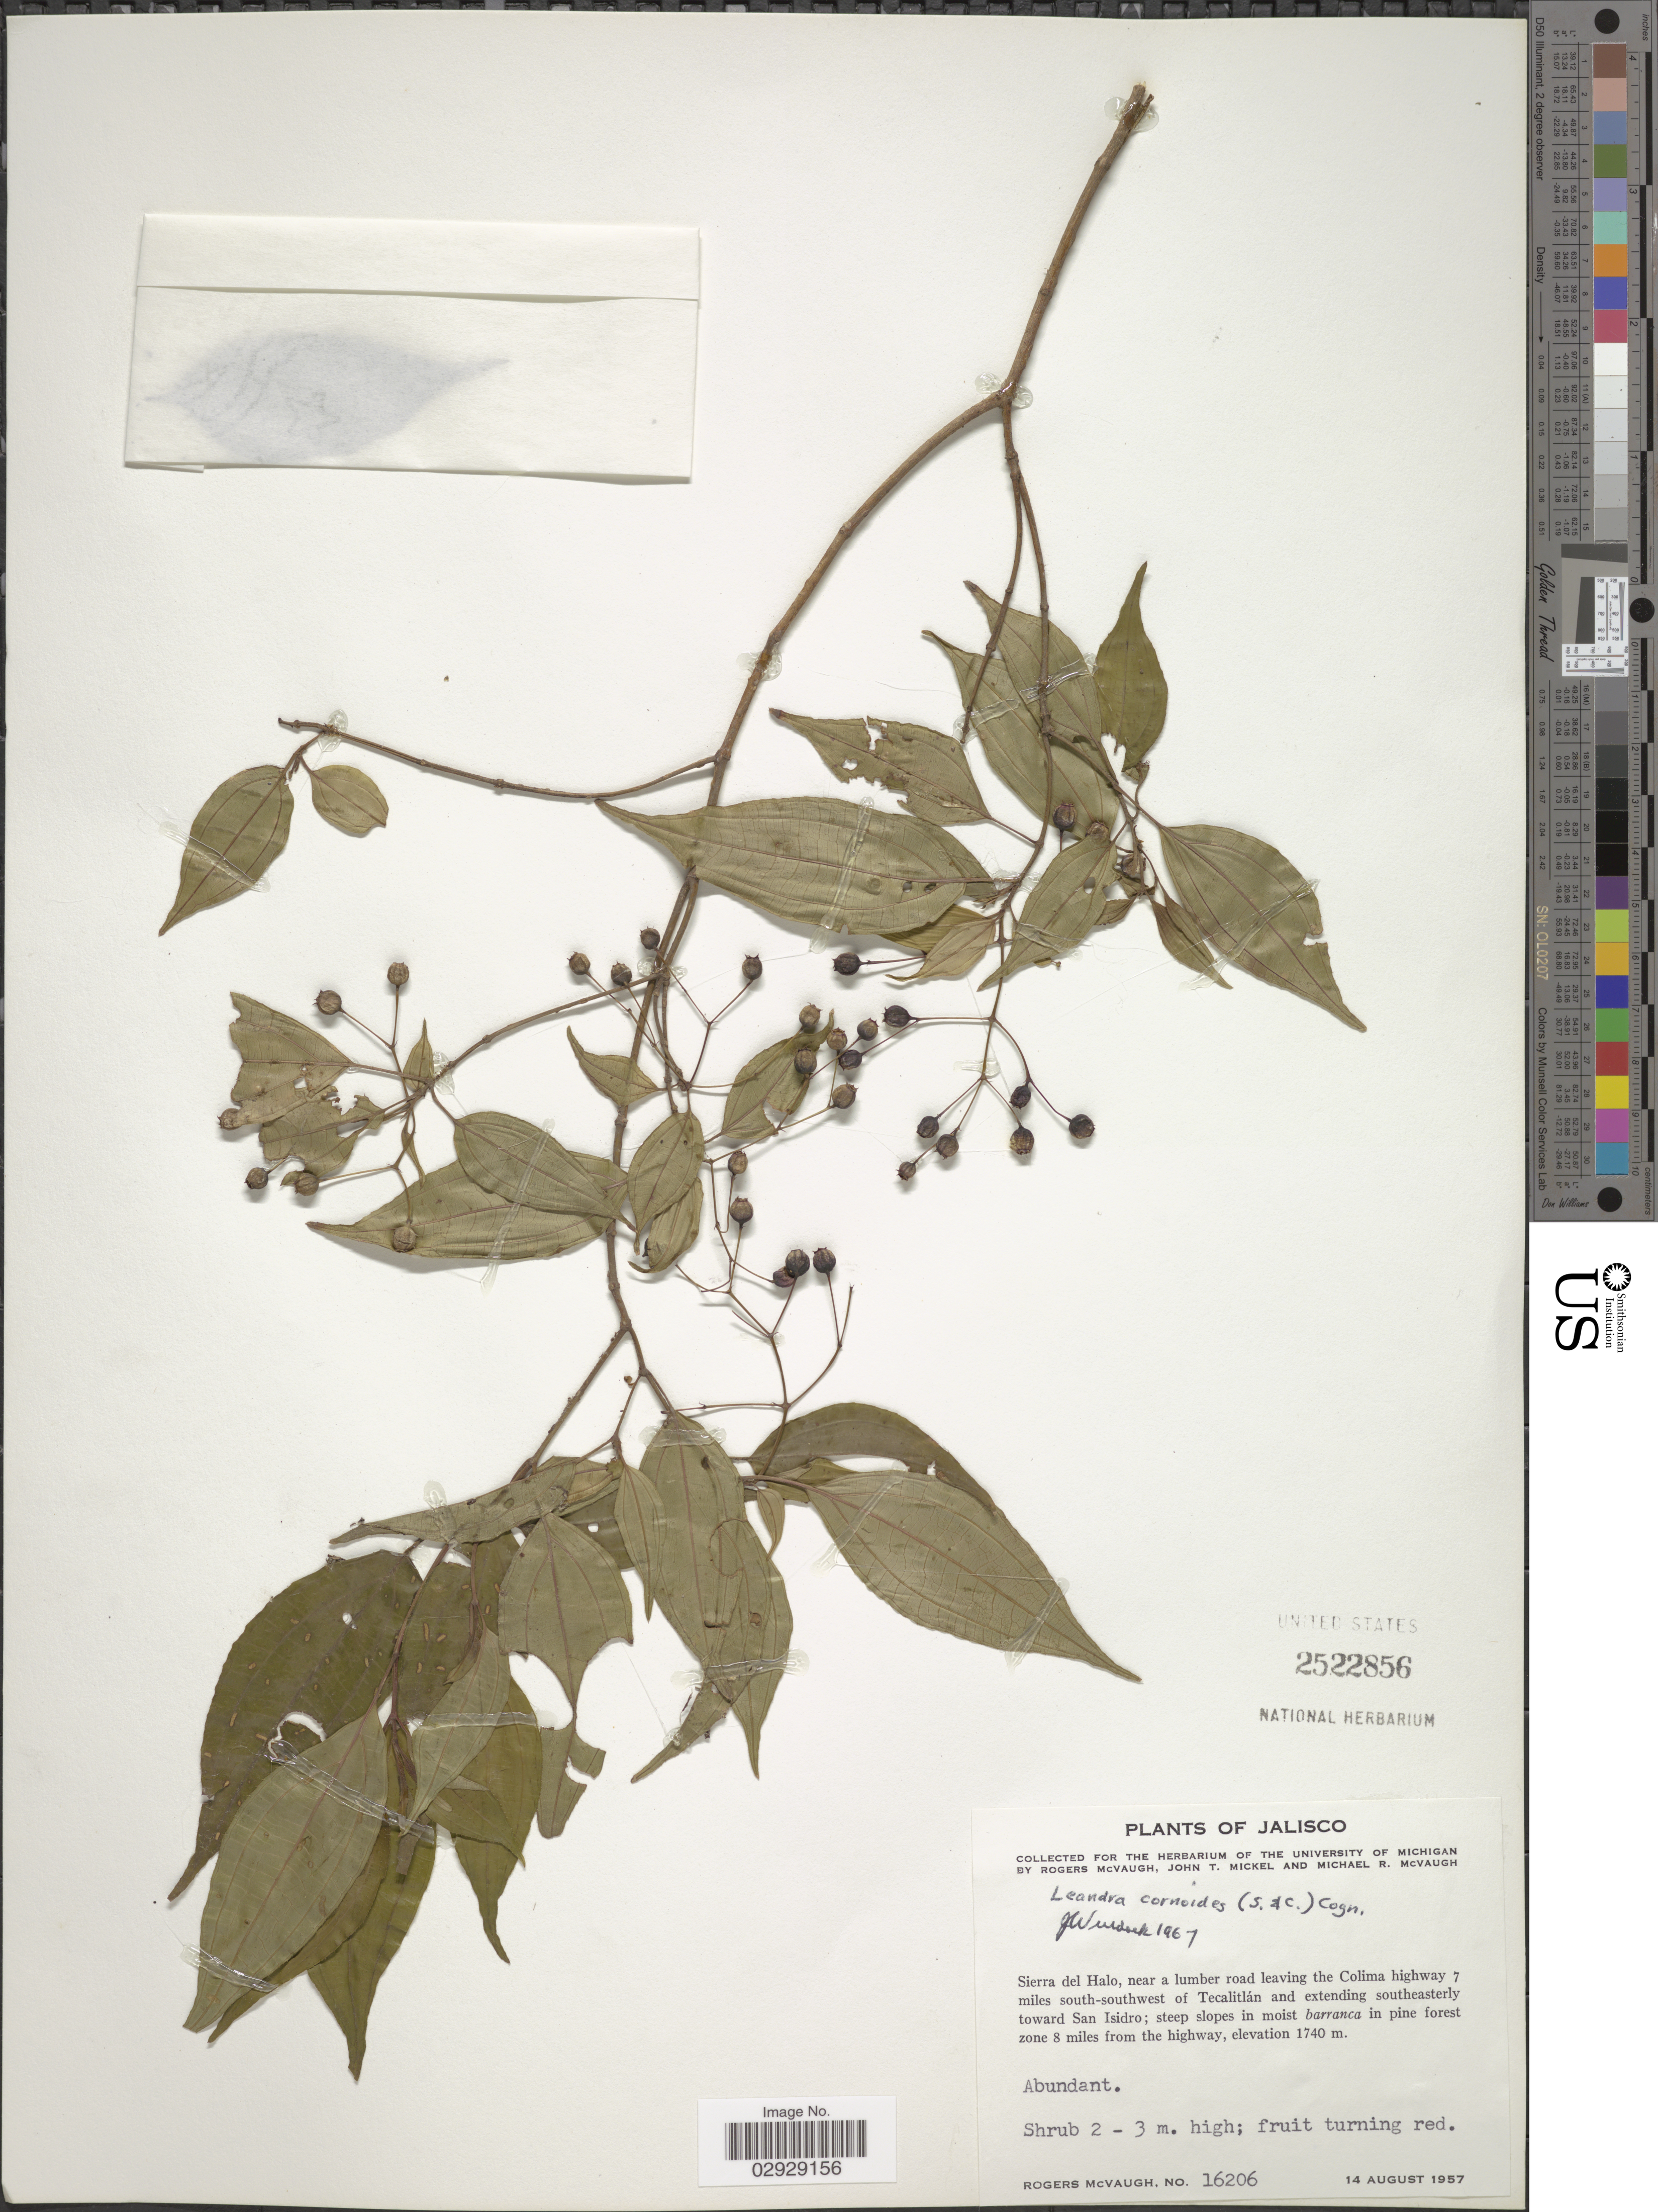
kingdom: Plantae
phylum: Tracheophyta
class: Magnoliopsida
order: Myrtales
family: Melastomataceae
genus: Leandra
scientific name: Leandra cornoides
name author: (Schltdl. & Cham.) Cogn.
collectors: R. McVaugh, J. T. Mickel & M. R. McVaugh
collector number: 16206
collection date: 1957-08-14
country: Mexico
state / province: Jalisco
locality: Sierra del Halo, near a lumber road leaving the Colima highway 7 miles south-southwest of Tecalitlán and extending southeasterly toward San Isidro. In pine zone 8 miles from the highway.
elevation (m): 1740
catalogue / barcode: US 2522856